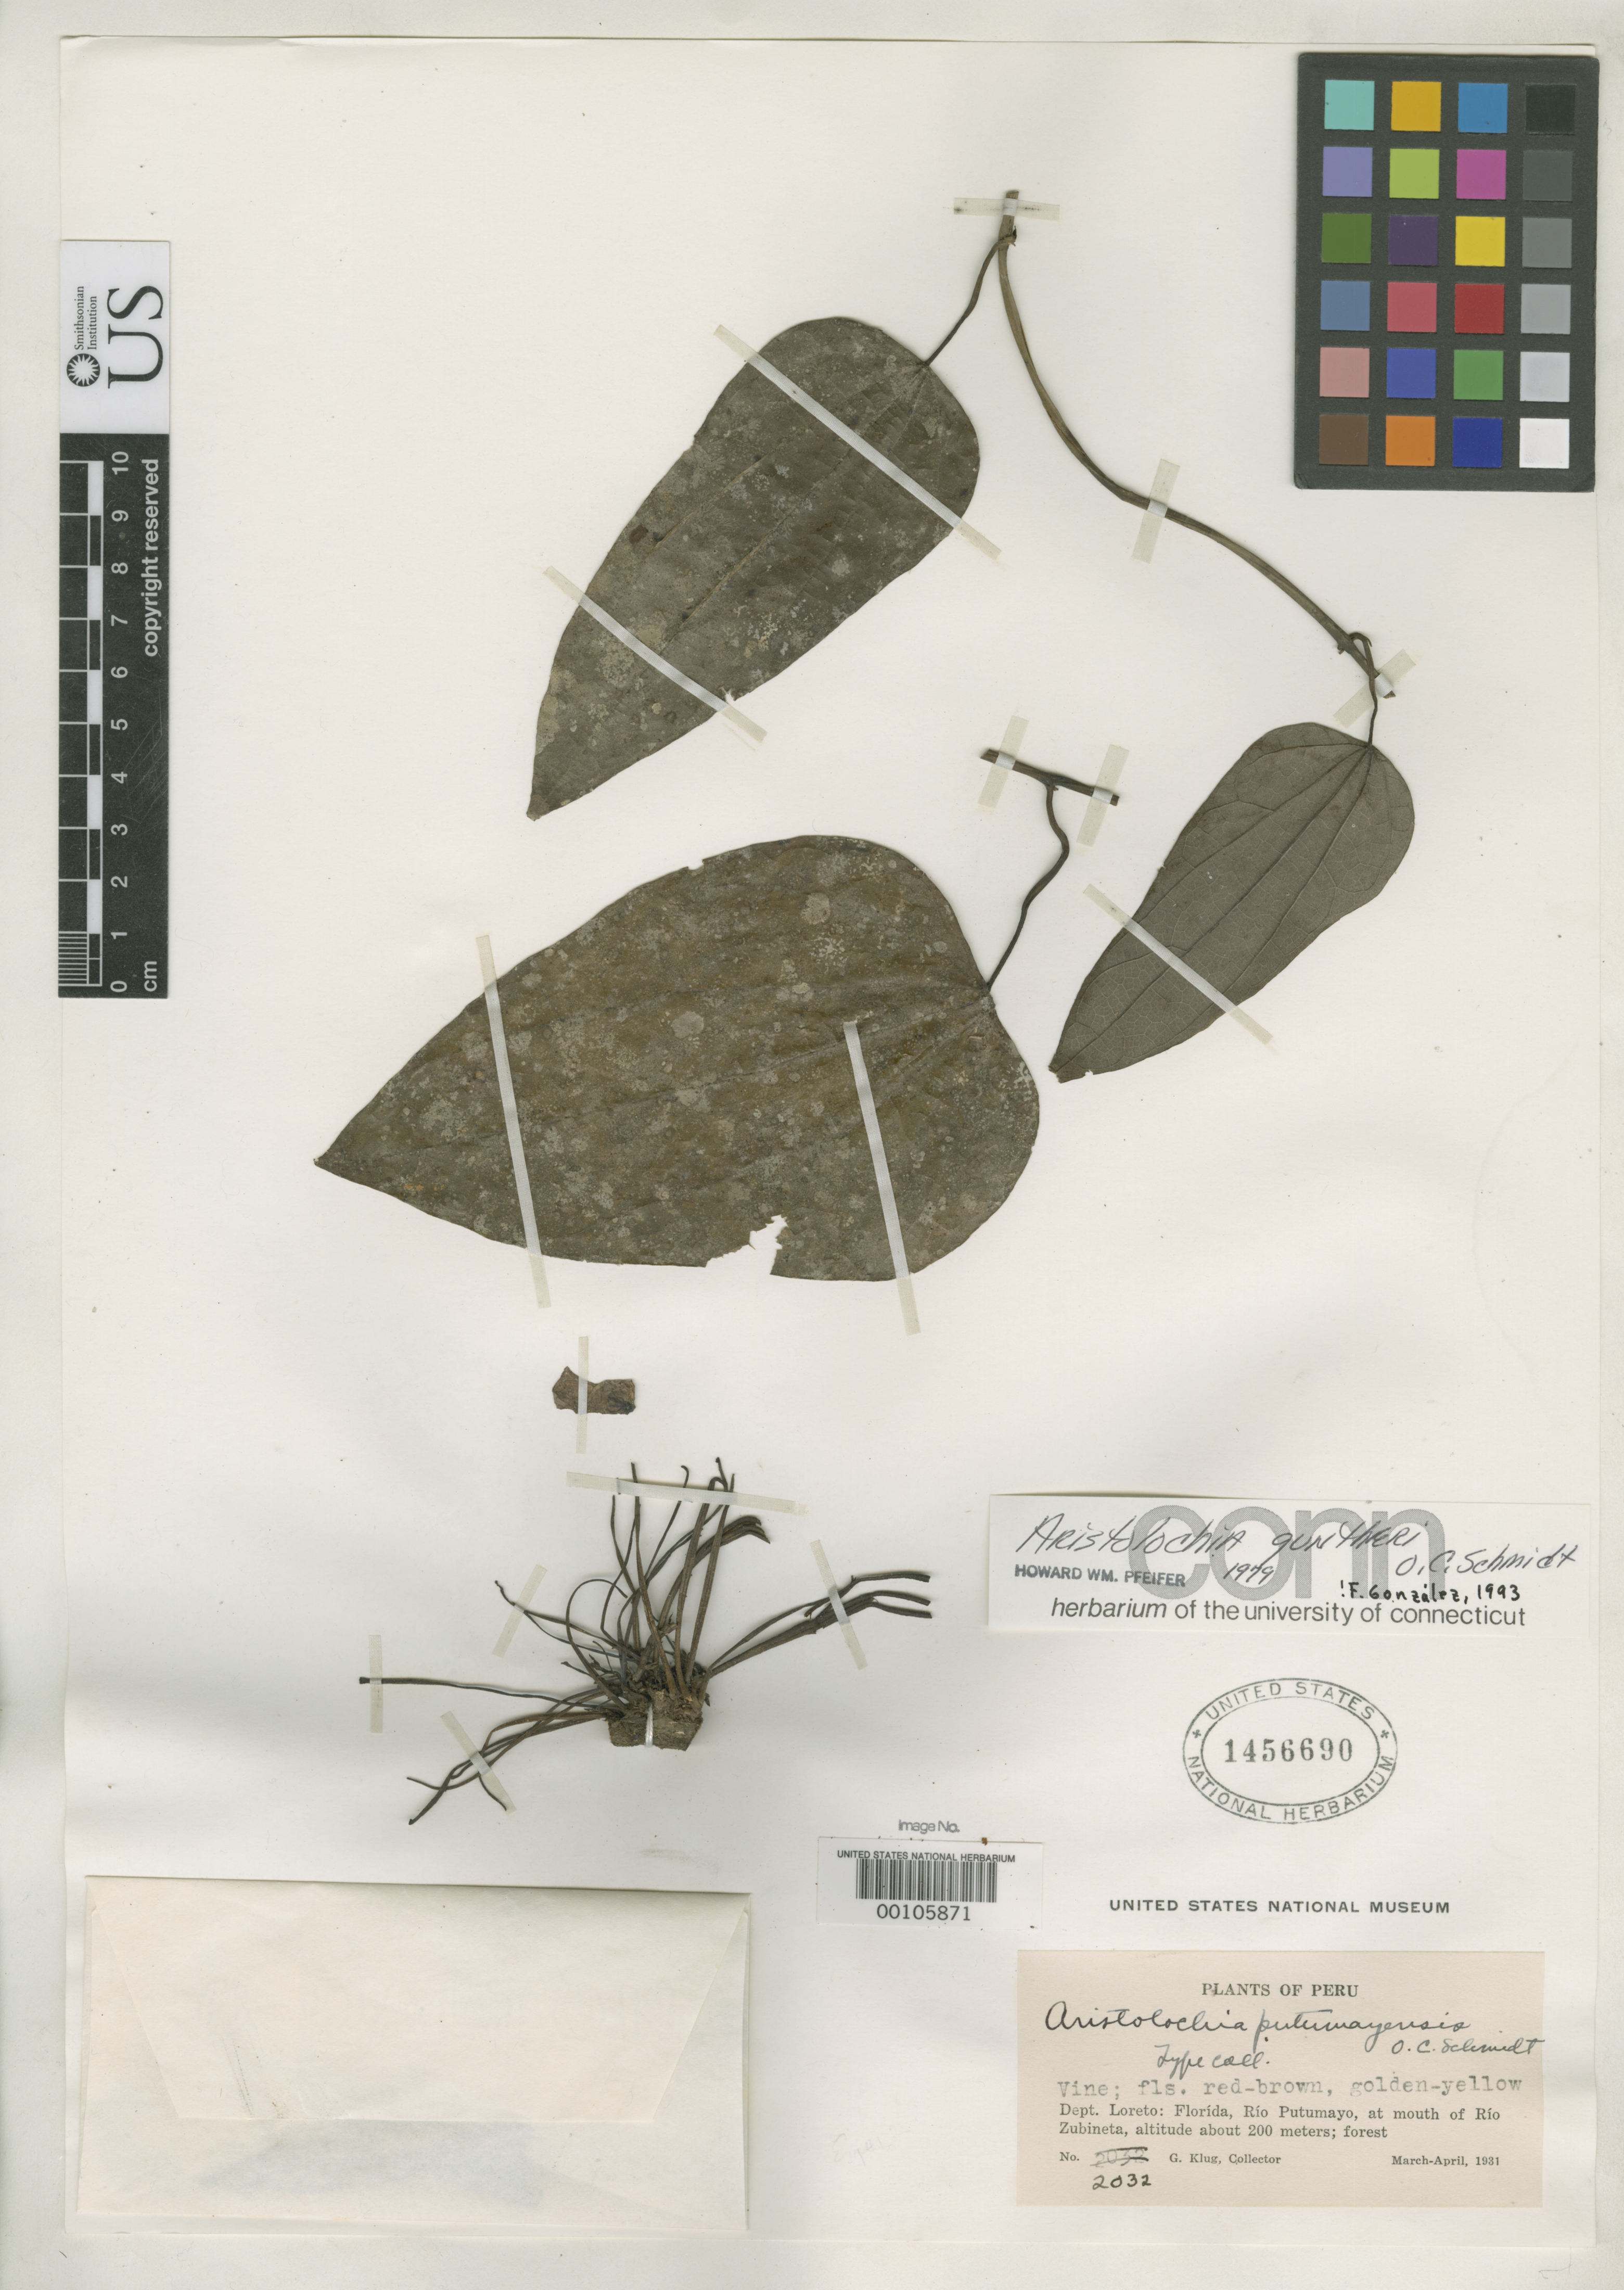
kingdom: Plantae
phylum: Tracheophyta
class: Magnoliopsida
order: Piperales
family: Aristolochiaceae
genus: Aristolochia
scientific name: Aristolochia putumayensis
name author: O.C. Schmidt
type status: Isotype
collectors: G. Klug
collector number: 2032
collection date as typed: Mar 1931 to -- Apr 1931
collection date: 1931-03/1931-04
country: Peru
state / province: Loreto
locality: Florida, Rio Putumayo, mouth of Rio Zubineta.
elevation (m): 200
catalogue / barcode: US 1456690